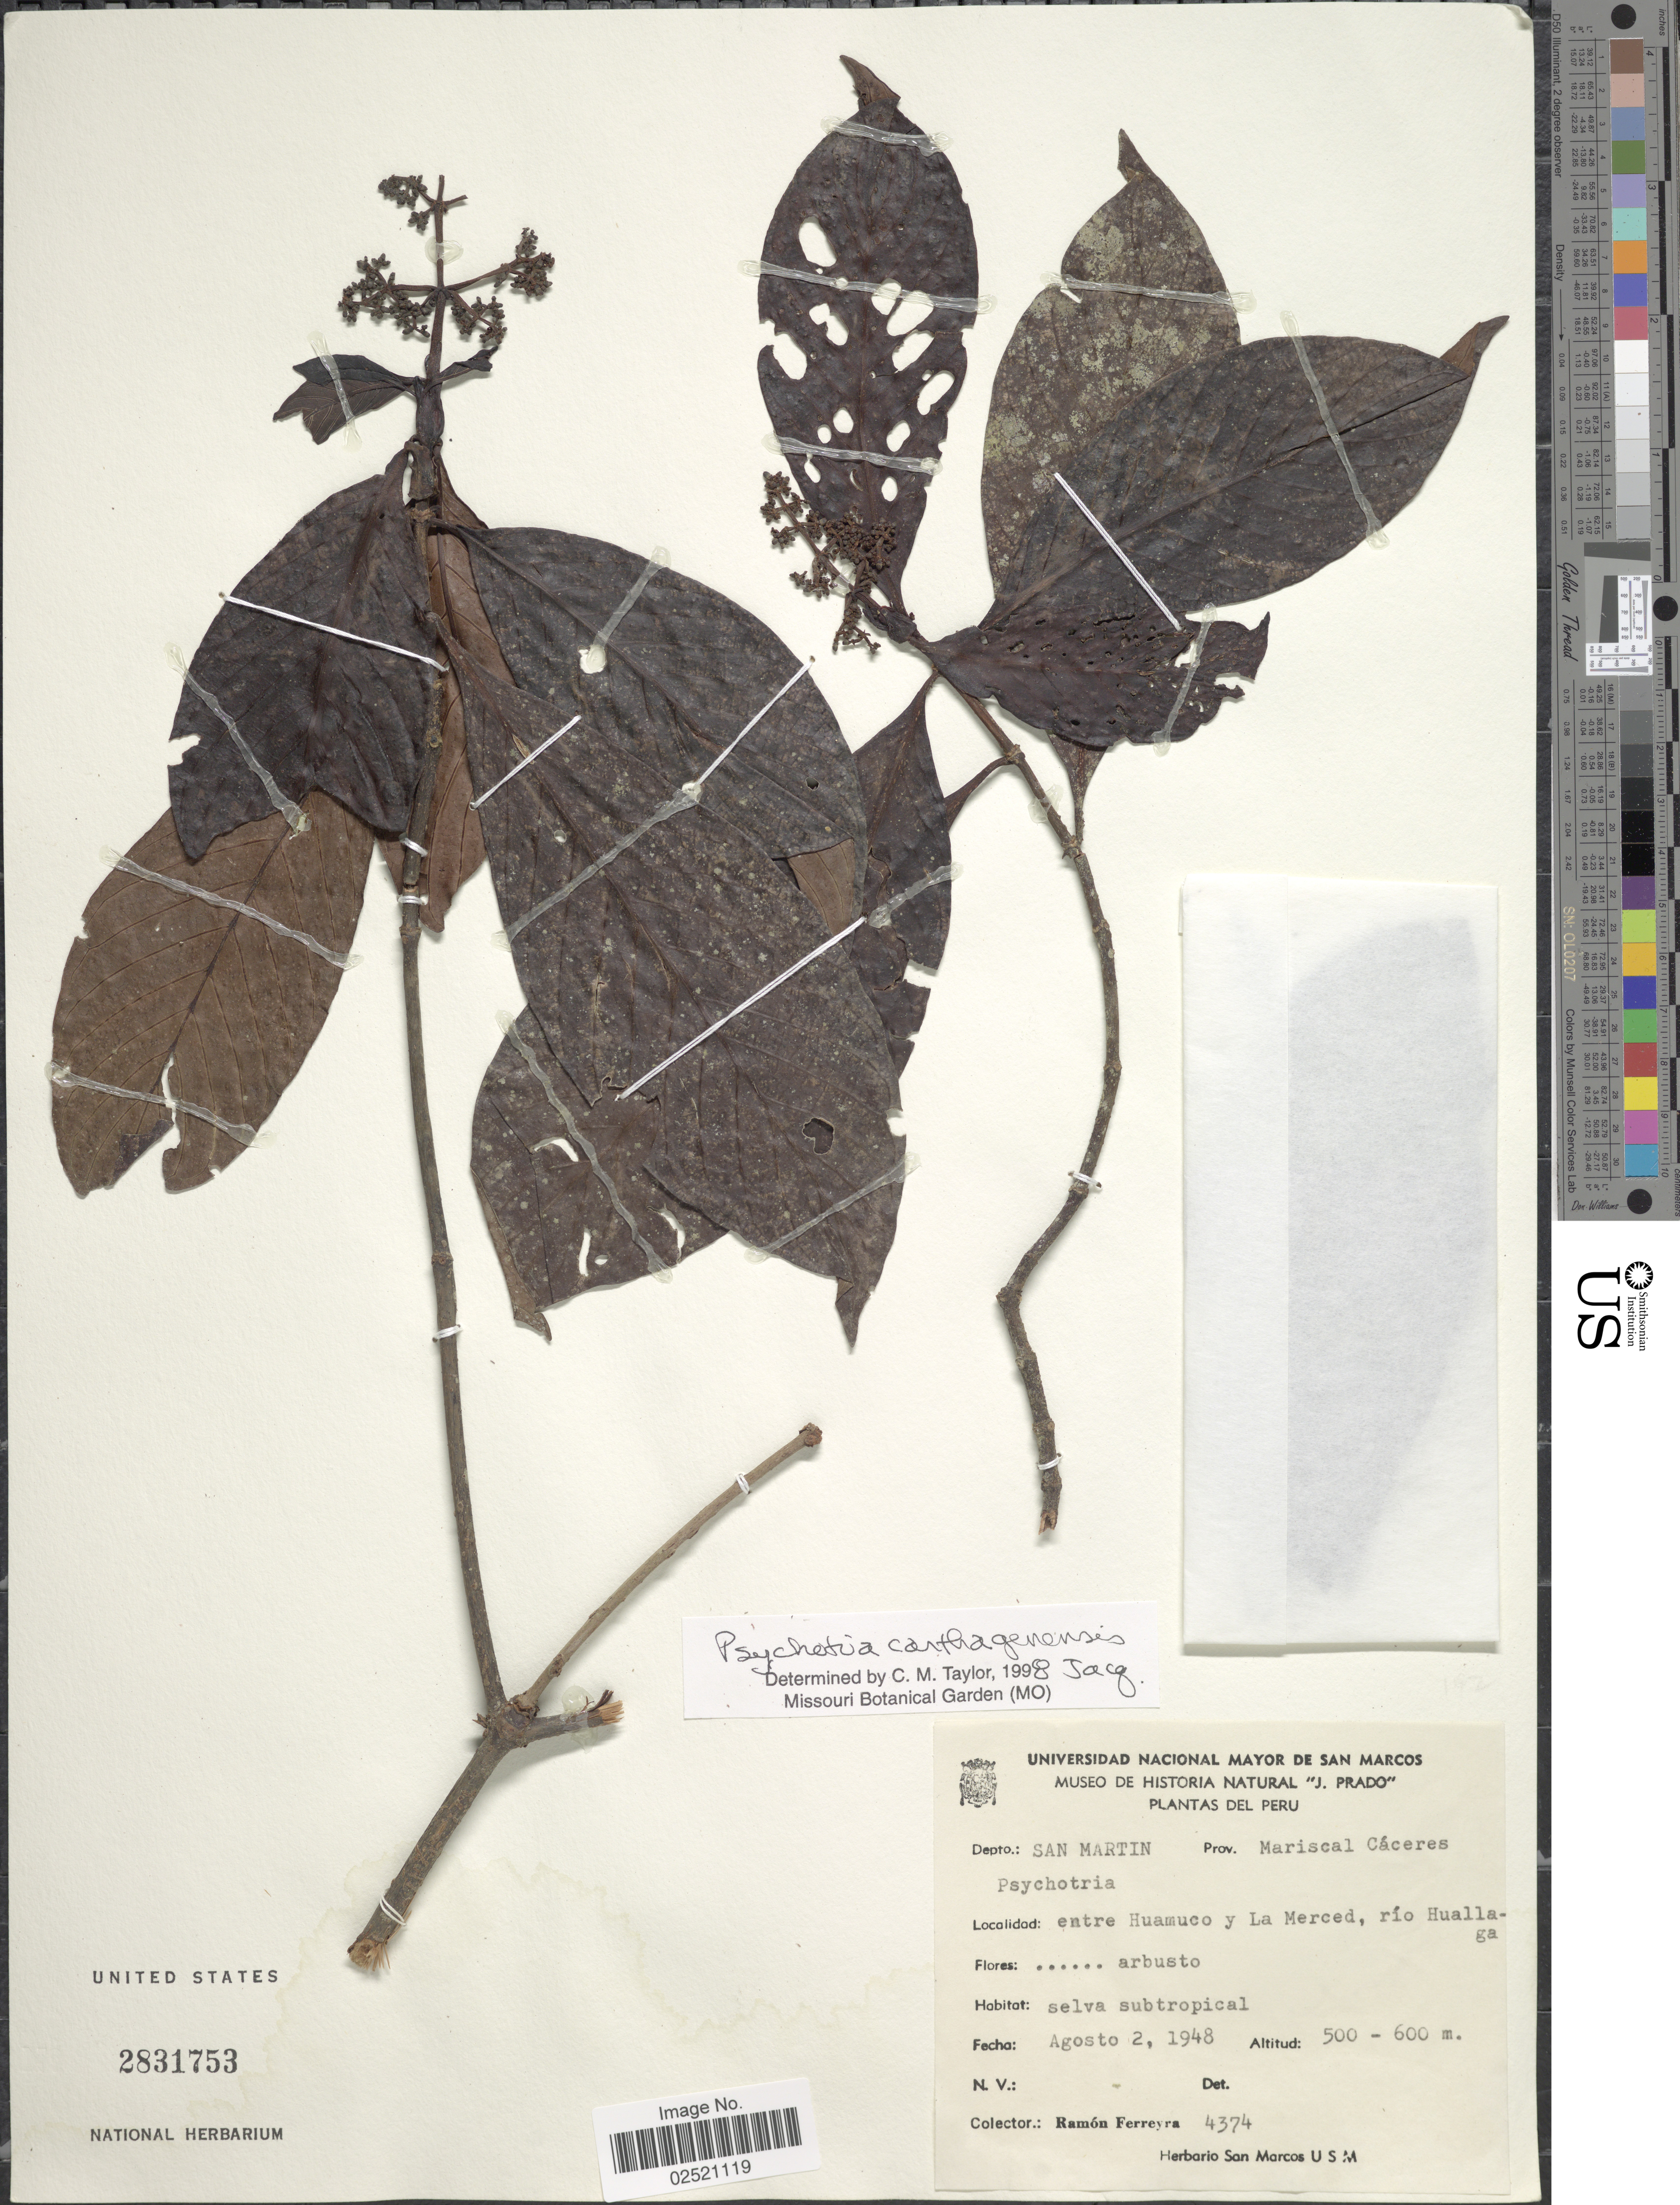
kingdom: Plantae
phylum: Tracheophyta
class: Magnoliopsida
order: Gentianales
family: Rubiaceae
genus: Psychotria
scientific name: Psychotria carthagenensis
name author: Jacq.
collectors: R. A. Ferreyra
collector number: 4374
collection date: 1948-08-02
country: Peru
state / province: San Martín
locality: Prov. Mariscal Caceres, entre Huamuco y La Merced, rio Huallaga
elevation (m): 500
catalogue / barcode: US 2831753